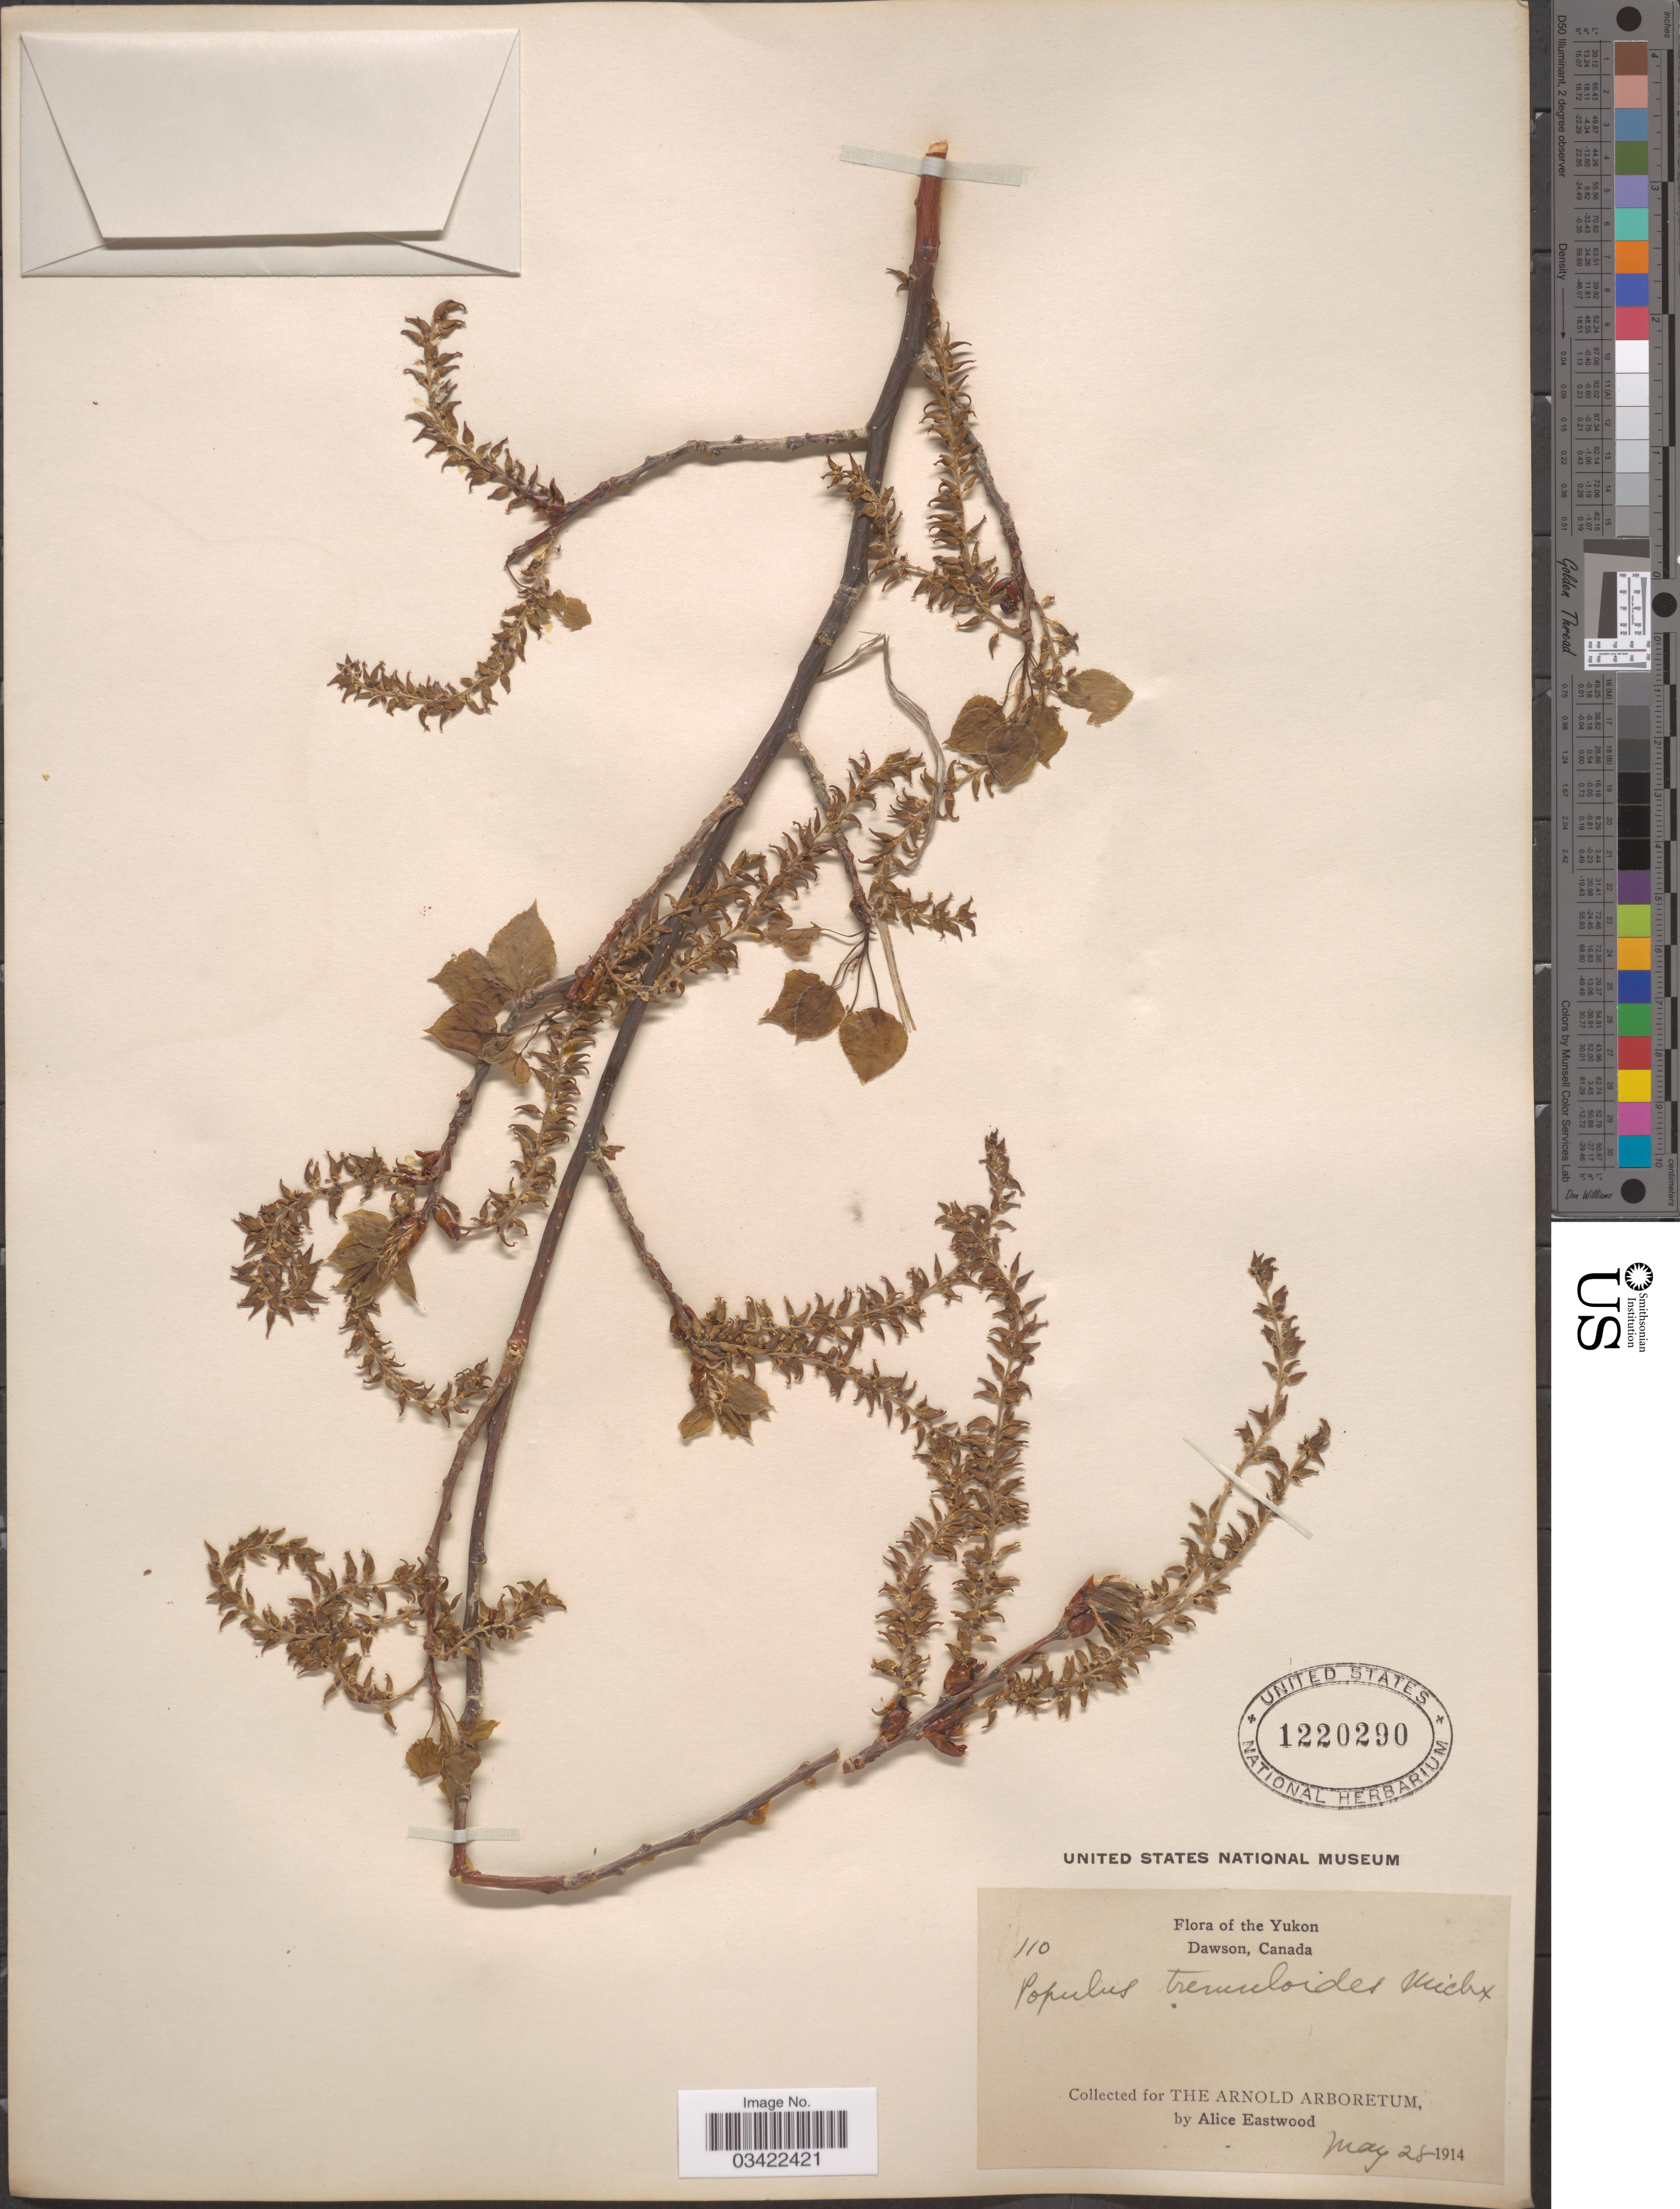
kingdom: Plantae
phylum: Tracheophyta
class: Magnoliopsida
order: Malpighiales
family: Salicaceae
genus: Populus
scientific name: Populus tremuloides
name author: Michx.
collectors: A. Eastwood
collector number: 110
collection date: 1914-05-28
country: Canada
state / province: Yukon Territory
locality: Yukon. Dawson.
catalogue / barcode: US 1220290